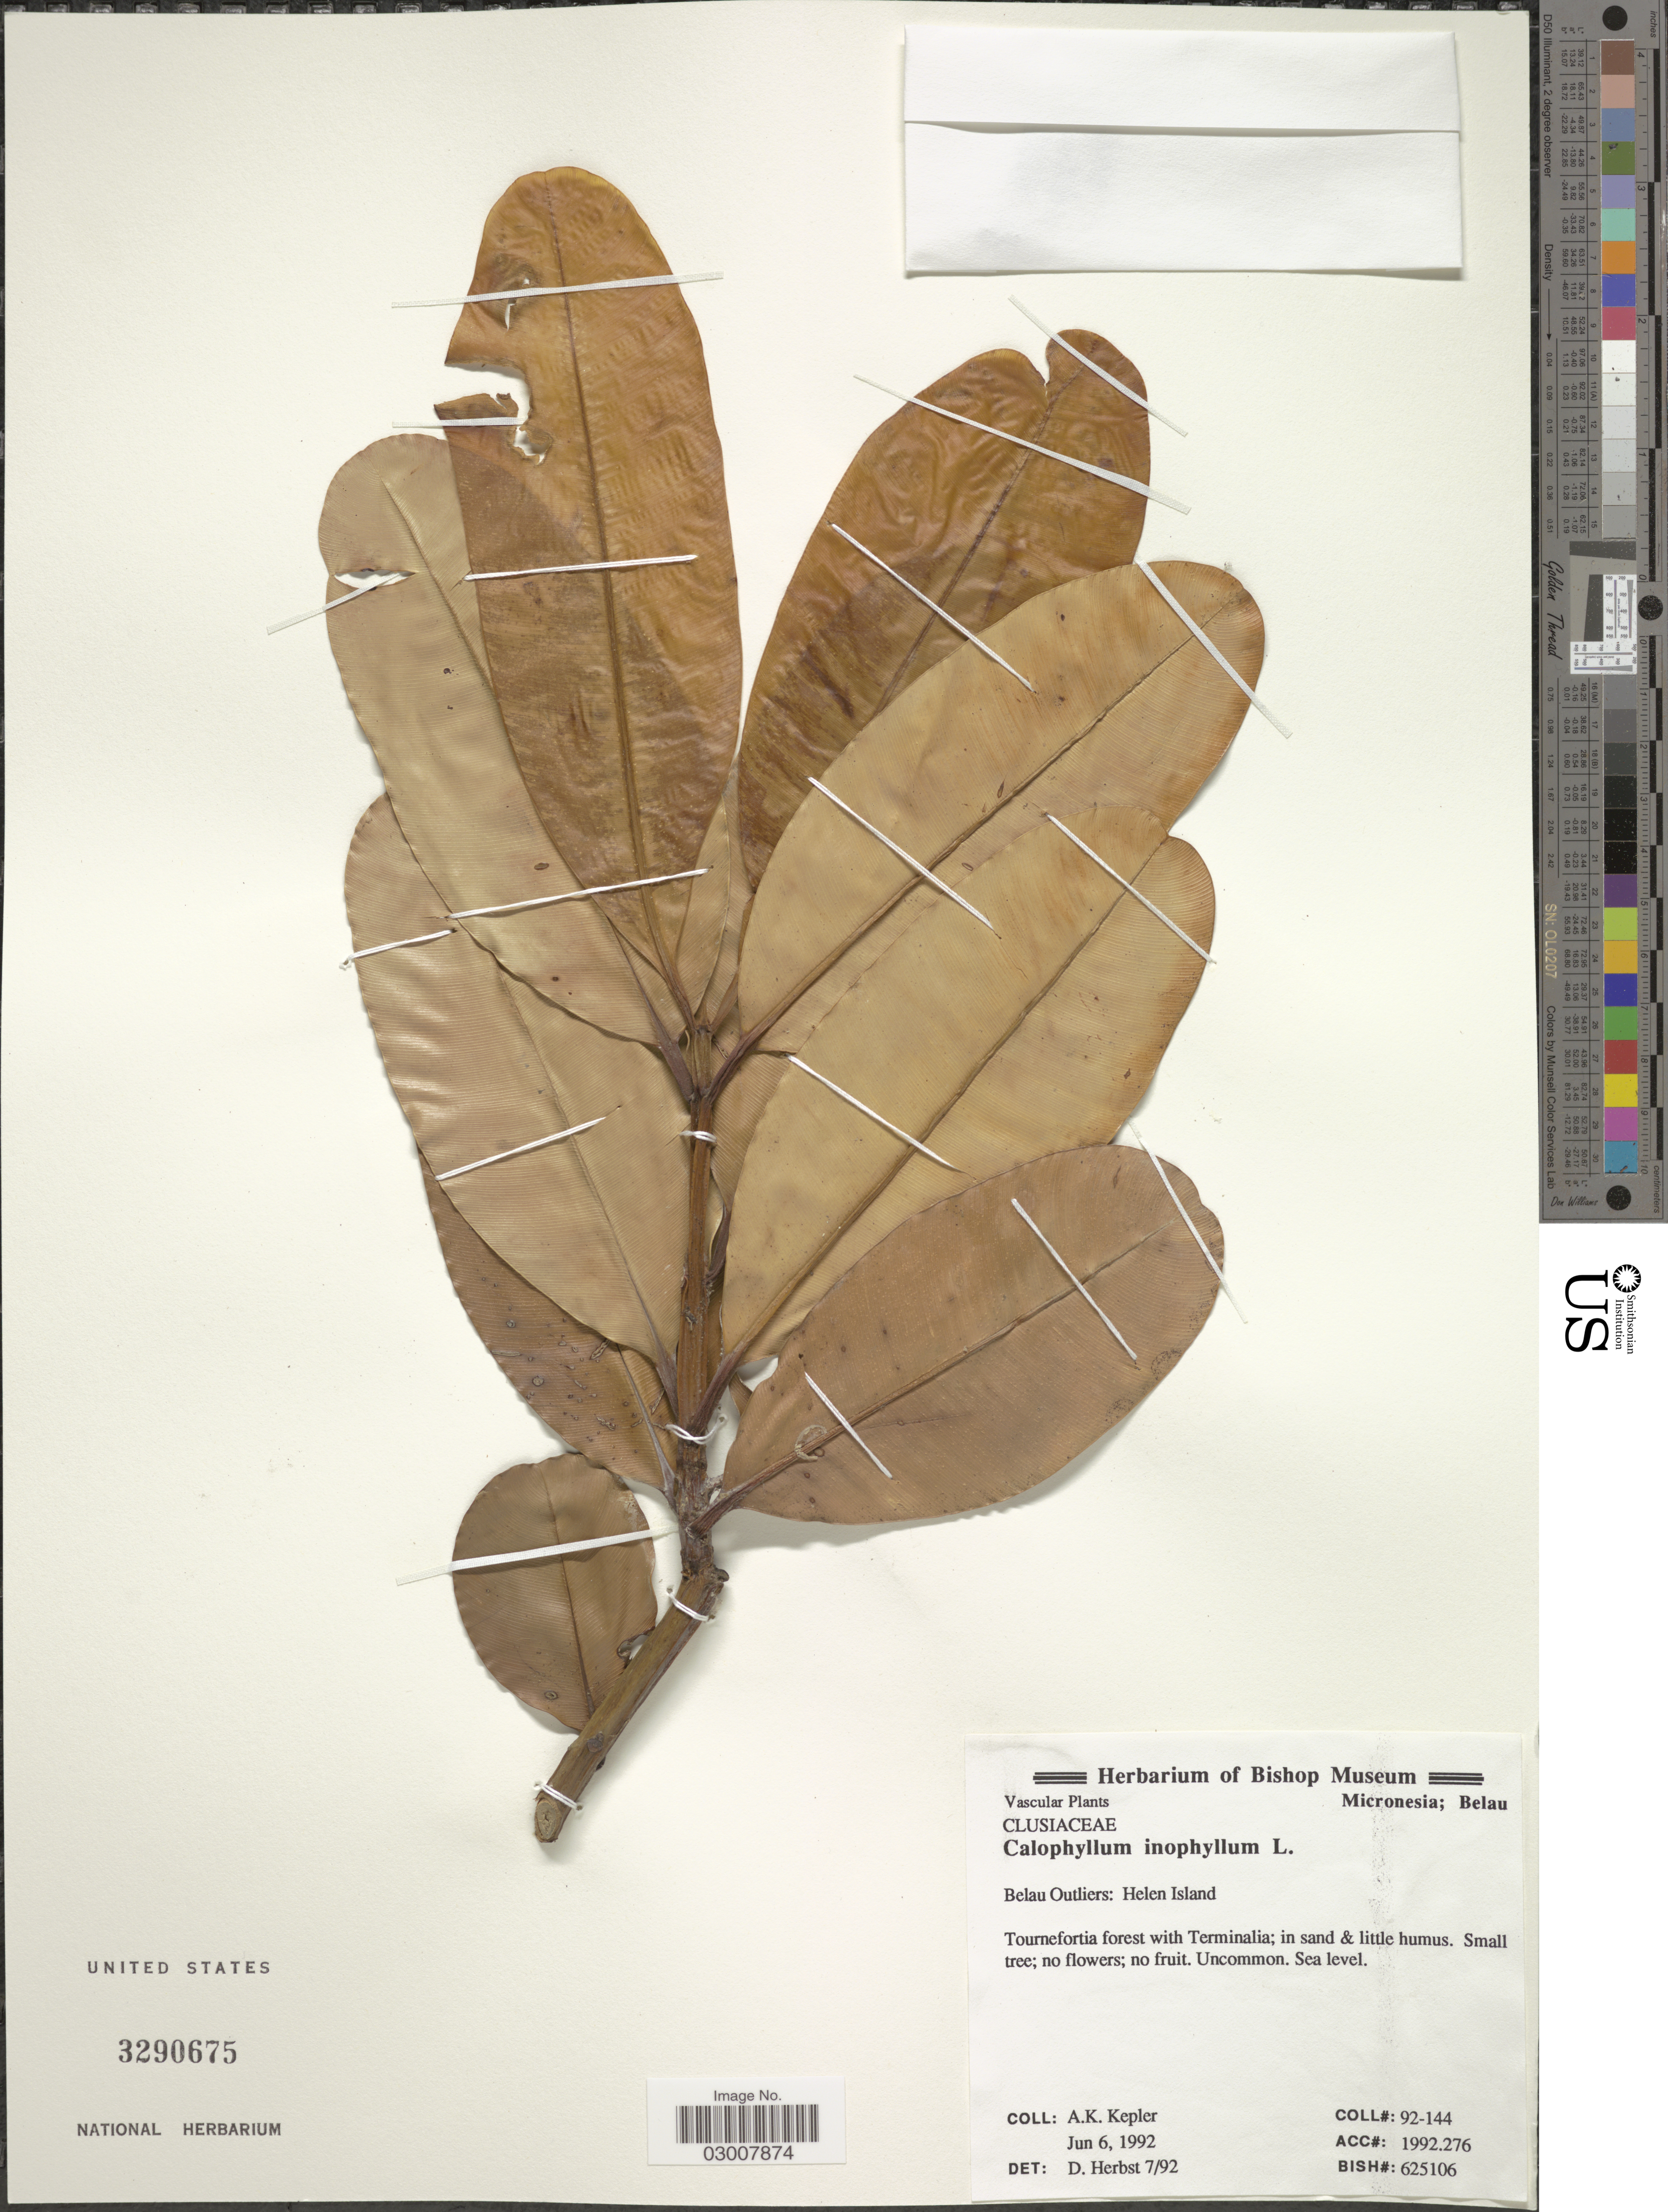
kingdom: Plantae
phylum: Tracheophyta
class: Magnoliopsida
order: Malpighiales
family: Calophyllaceae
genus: Calophyllum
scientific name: Calophyllum inophyllum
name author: L.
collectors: A. K. Kepler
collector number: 92-144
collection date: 1992-06-06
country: Palau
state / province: Belau Outliers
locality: Micronesia; Belau. Belau Outliers: Helen Island.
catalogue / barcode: US 3290675